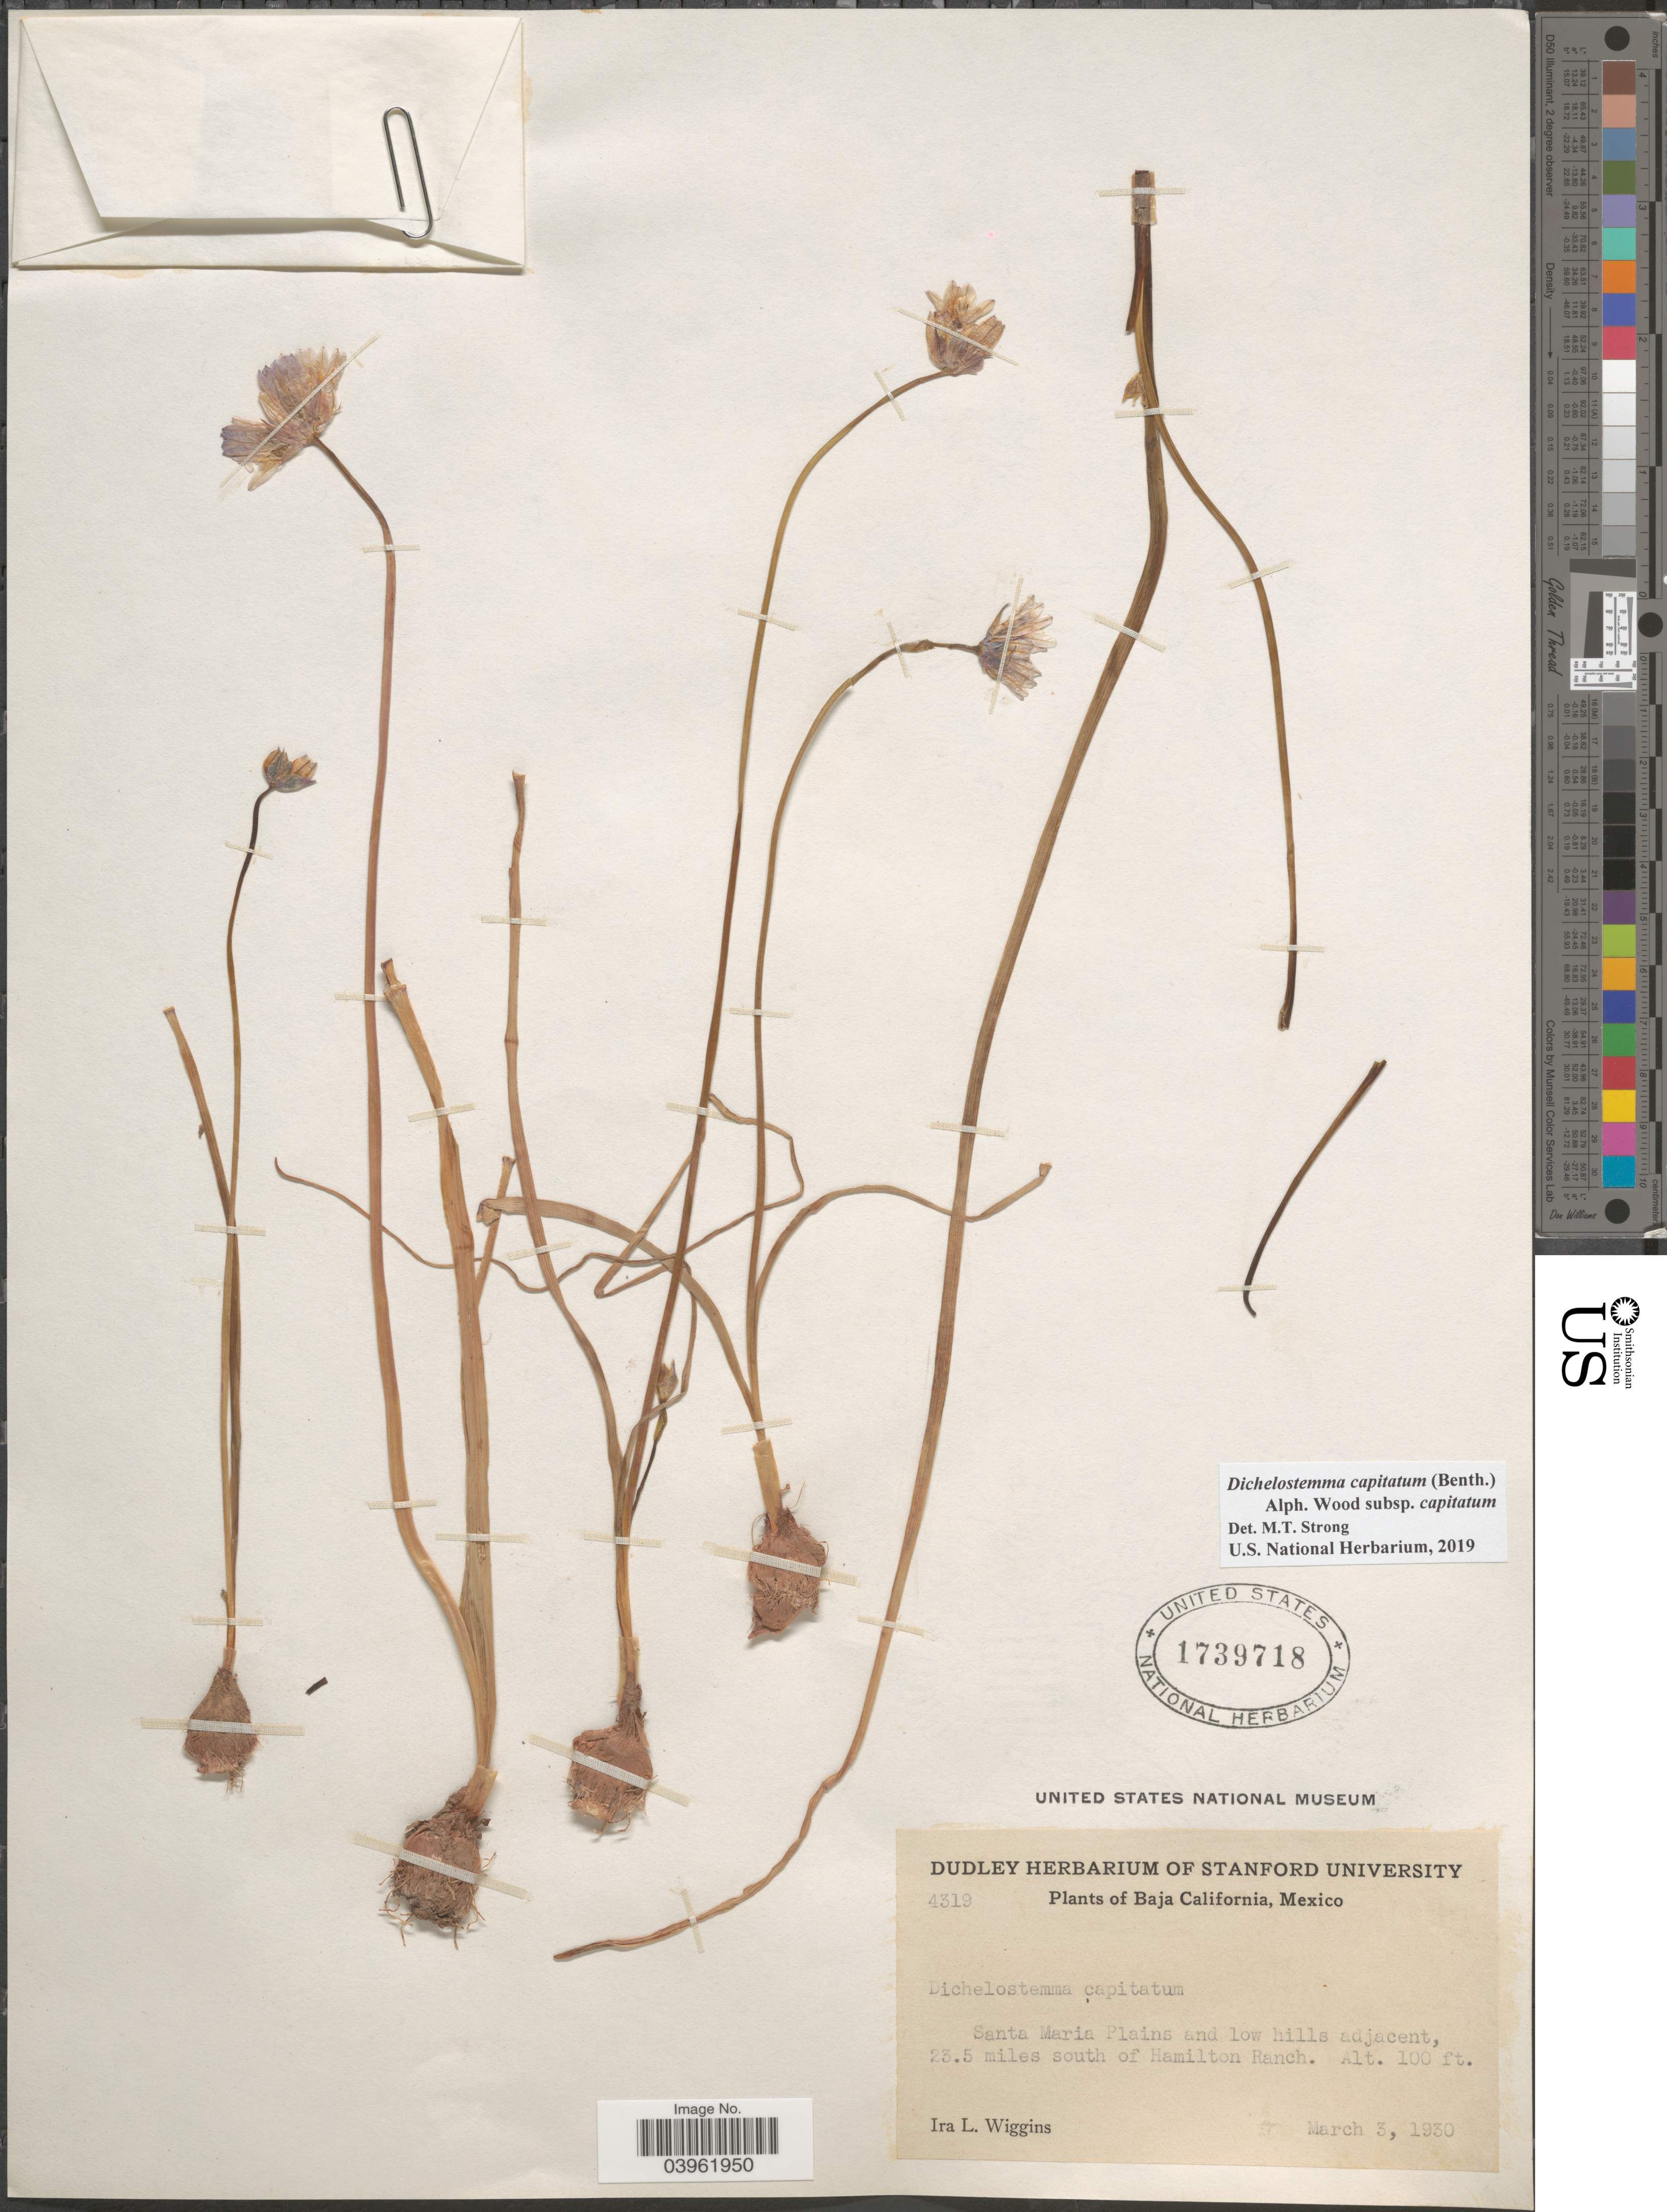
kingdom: Plantae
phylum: Tracheophyta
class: Liliopsida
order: Asparagales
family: Asparagaceae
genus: Dichelostemma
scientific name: Dichelostemma capitatum subsp. capitatum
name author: (Benth.) Alph. Wood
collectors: I. L. Wiggins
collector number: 4319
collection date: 1930-03-03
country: Mexico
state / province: Baja California Norte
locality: Santa Maria Plains and low hills adjacent, 23.5 miles south of Hamilton Ranch.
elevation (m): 30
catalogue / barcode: US 1739718